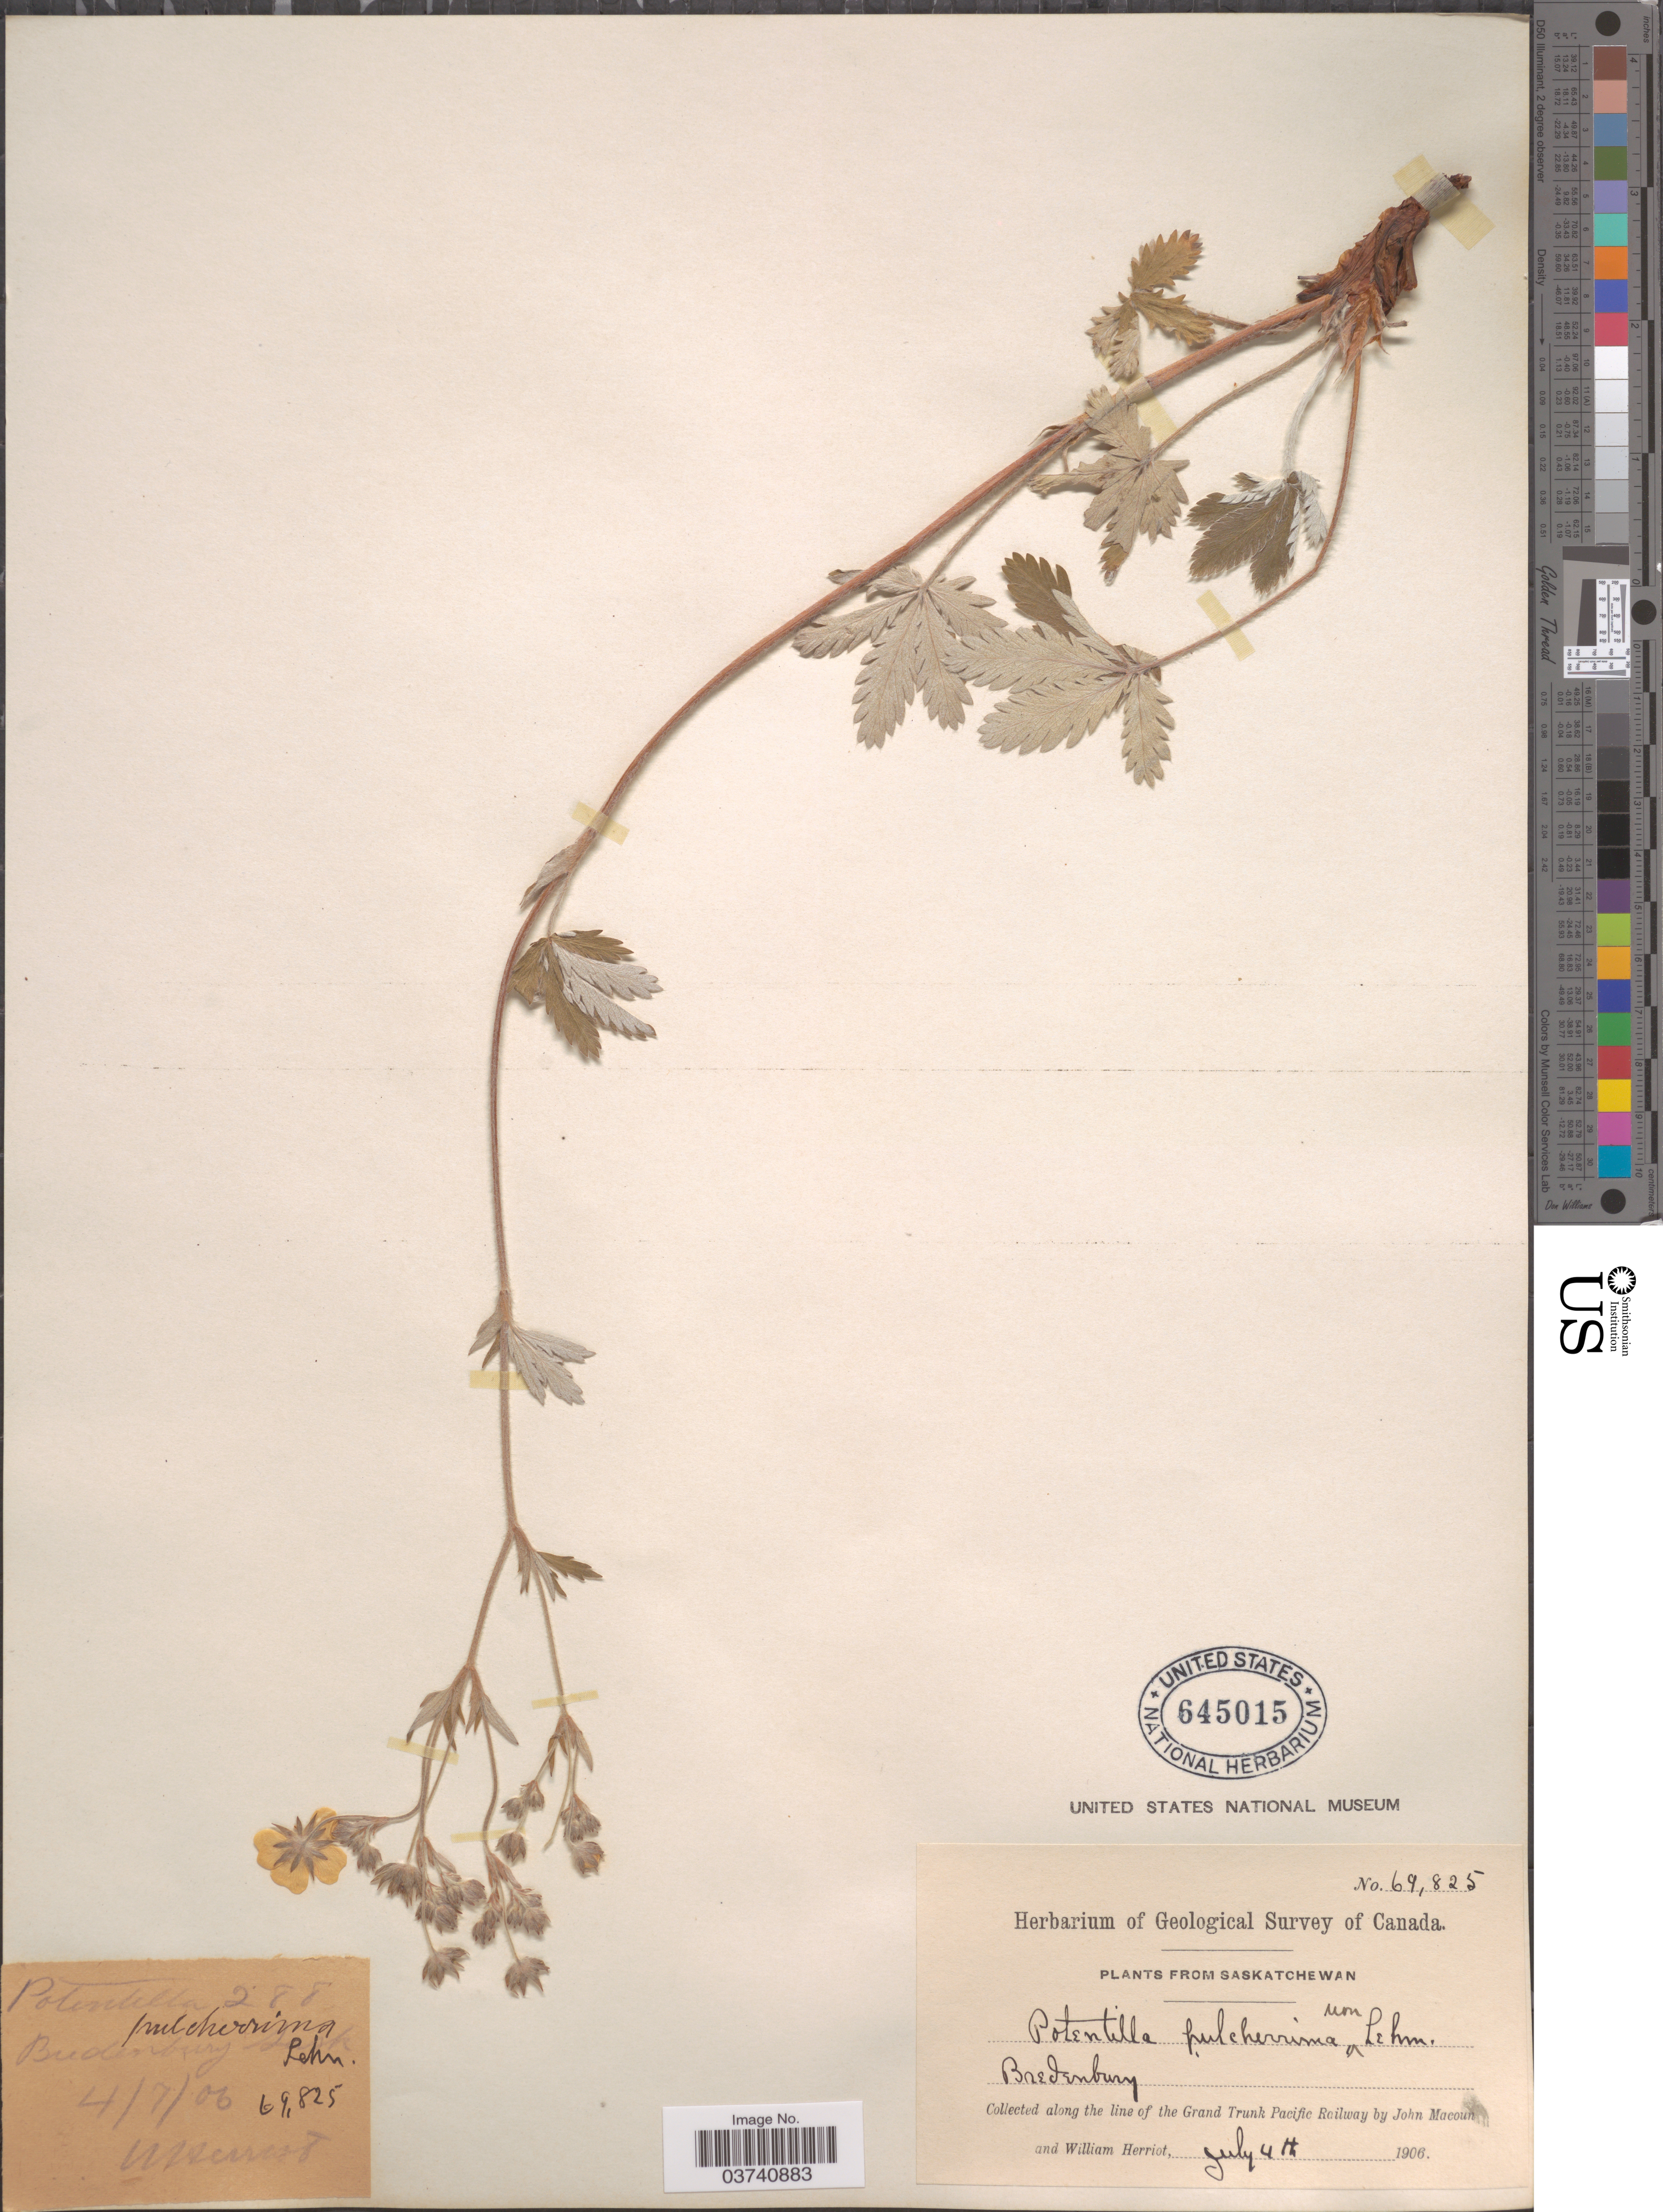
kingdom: Plantae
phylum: Tracheophyta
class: Magnoliopsida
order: Rosales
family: Rosaceae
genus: Potentilla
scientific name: Potentilla pulcherrima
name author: Lehm.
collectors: J. Macoun & W. Herriot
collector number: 69825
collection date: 1906-07-04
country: Canada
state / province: Saskatchewan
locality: Bredenbury. Along the line of the Grand Trunk Pacific Railway.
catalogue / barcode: US 645015